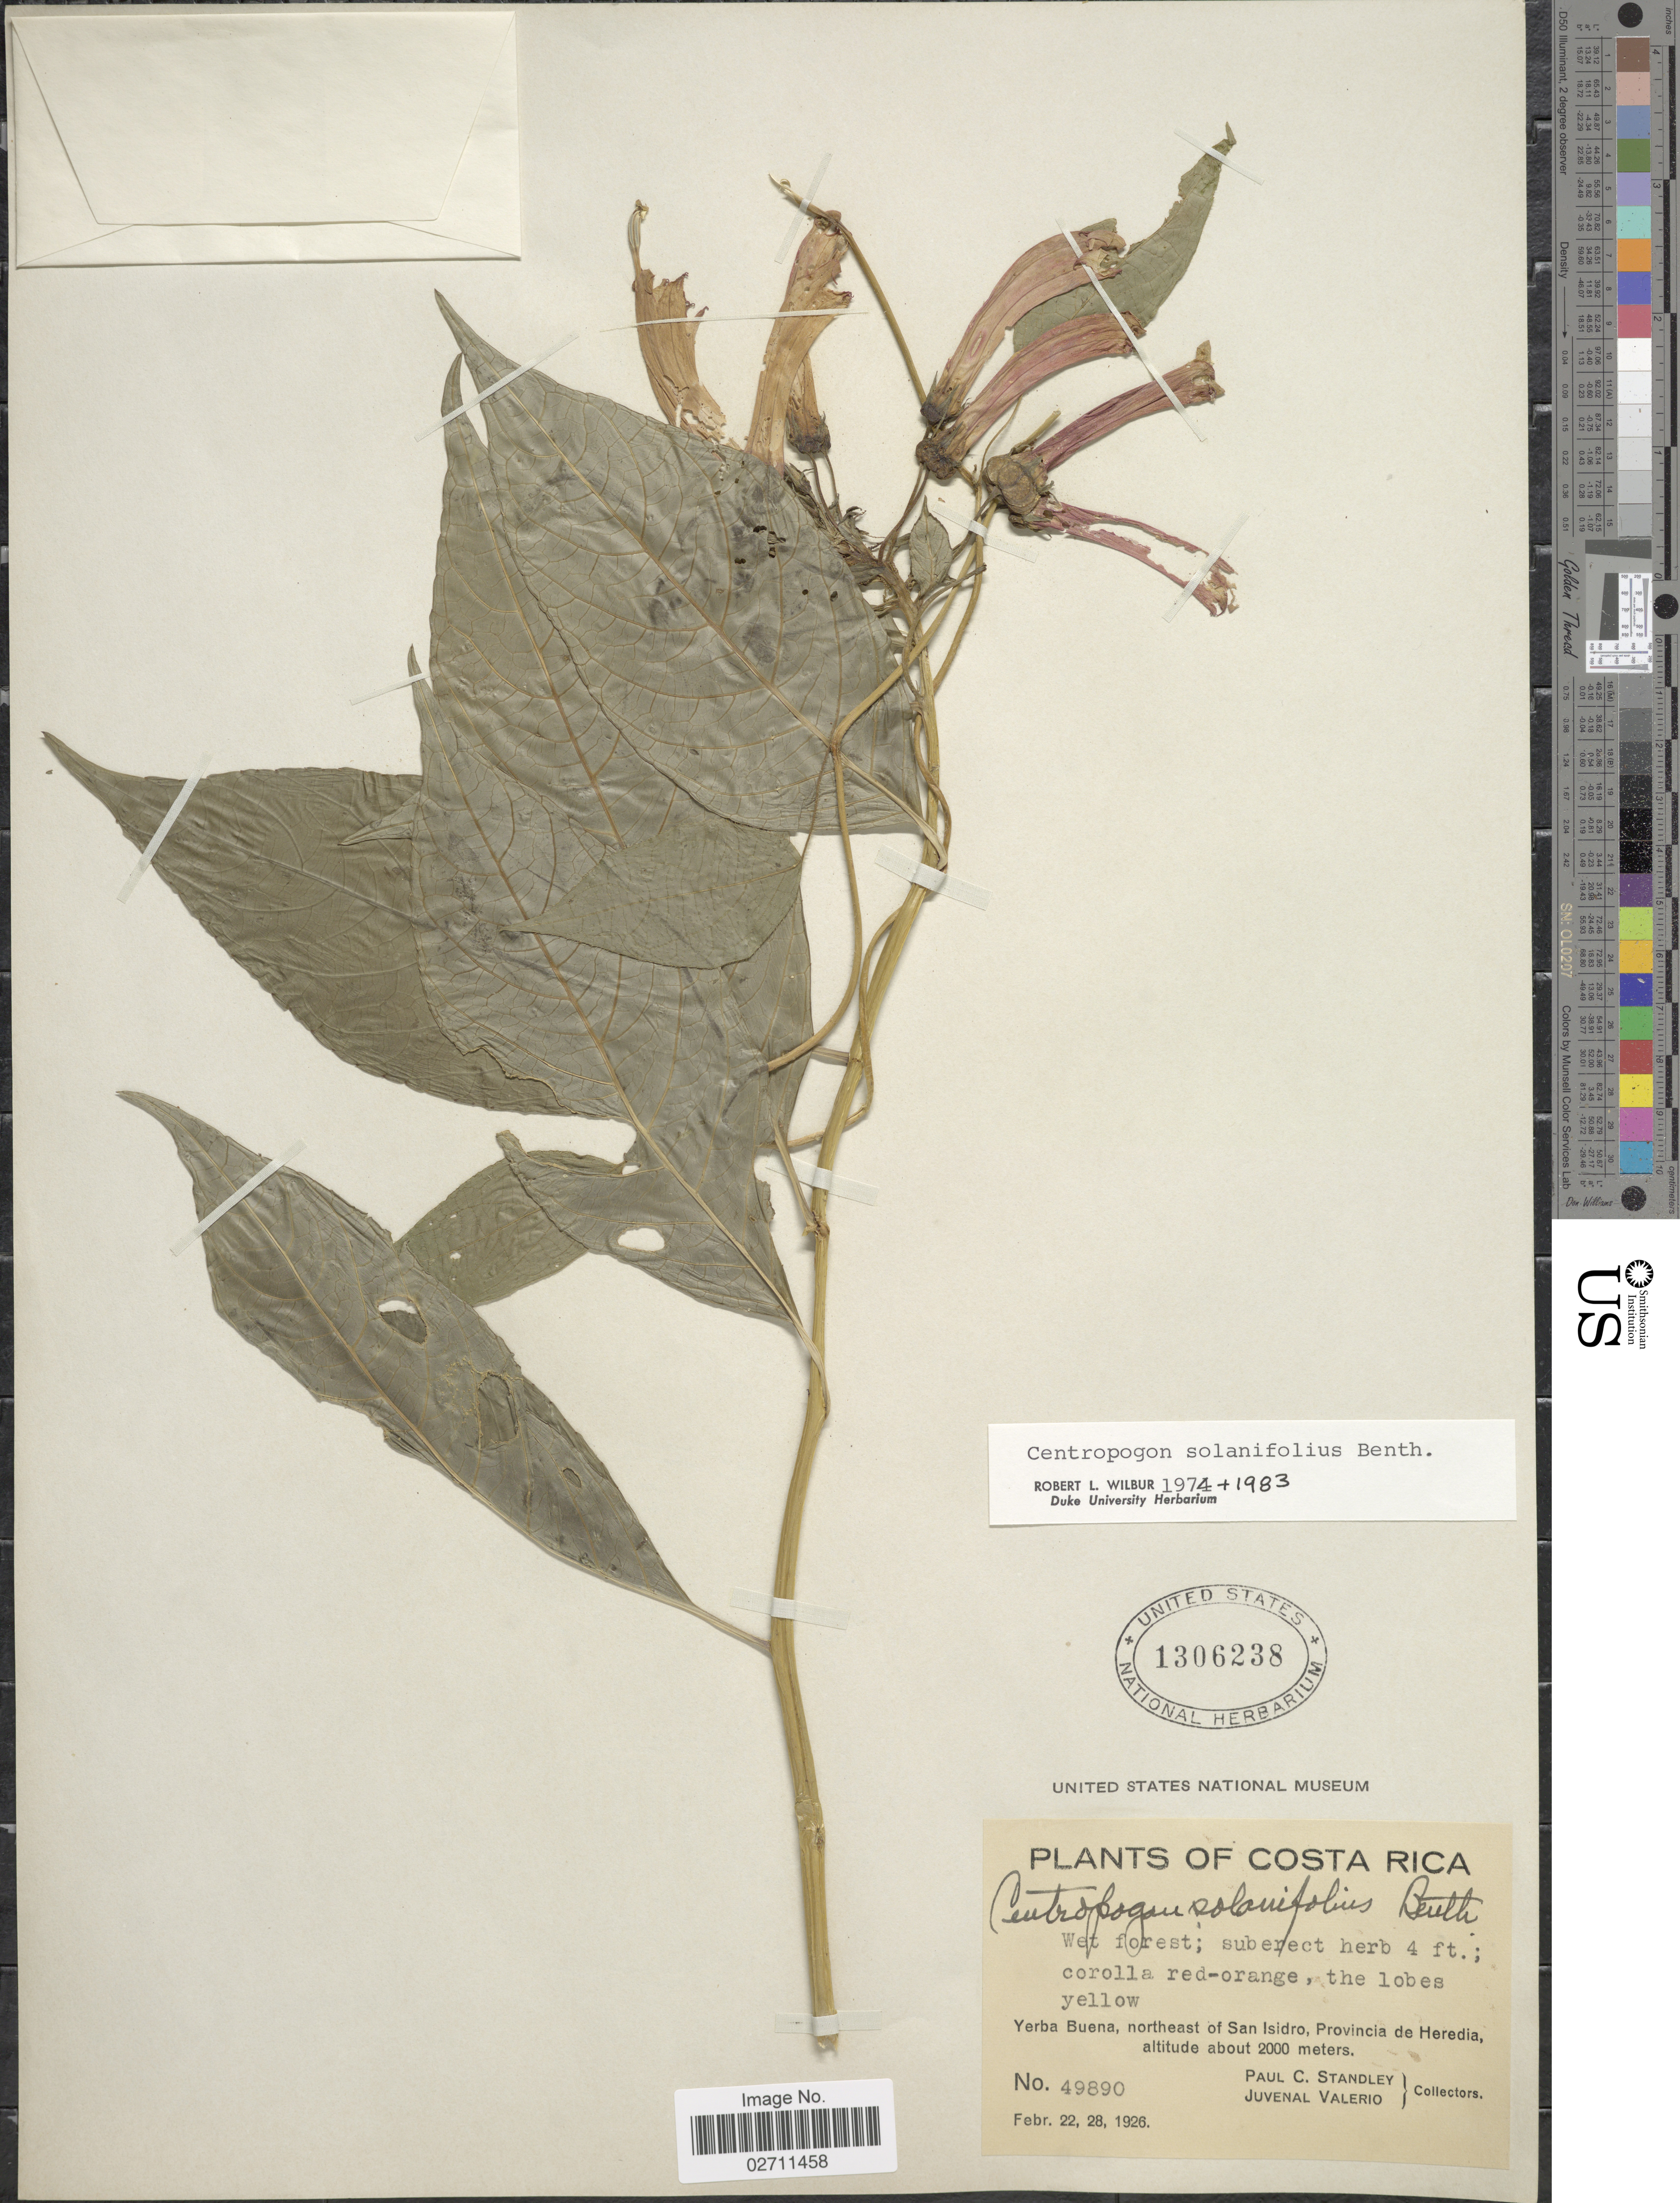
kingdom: Plantae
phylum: Tracheophyta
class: Magnoliopsida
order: Asterales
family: Campanulaceae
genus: Centropogon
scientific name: Centropogon solanifolius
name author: Benth.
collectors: P. C. Standley & J. Valerio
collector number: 49890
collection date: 1926-02-22/1926-02-28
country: Costa Rica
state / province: Heredia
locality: Yerba Buena, northeast of San Isidro.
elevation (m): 2000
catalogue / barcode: US 1306238